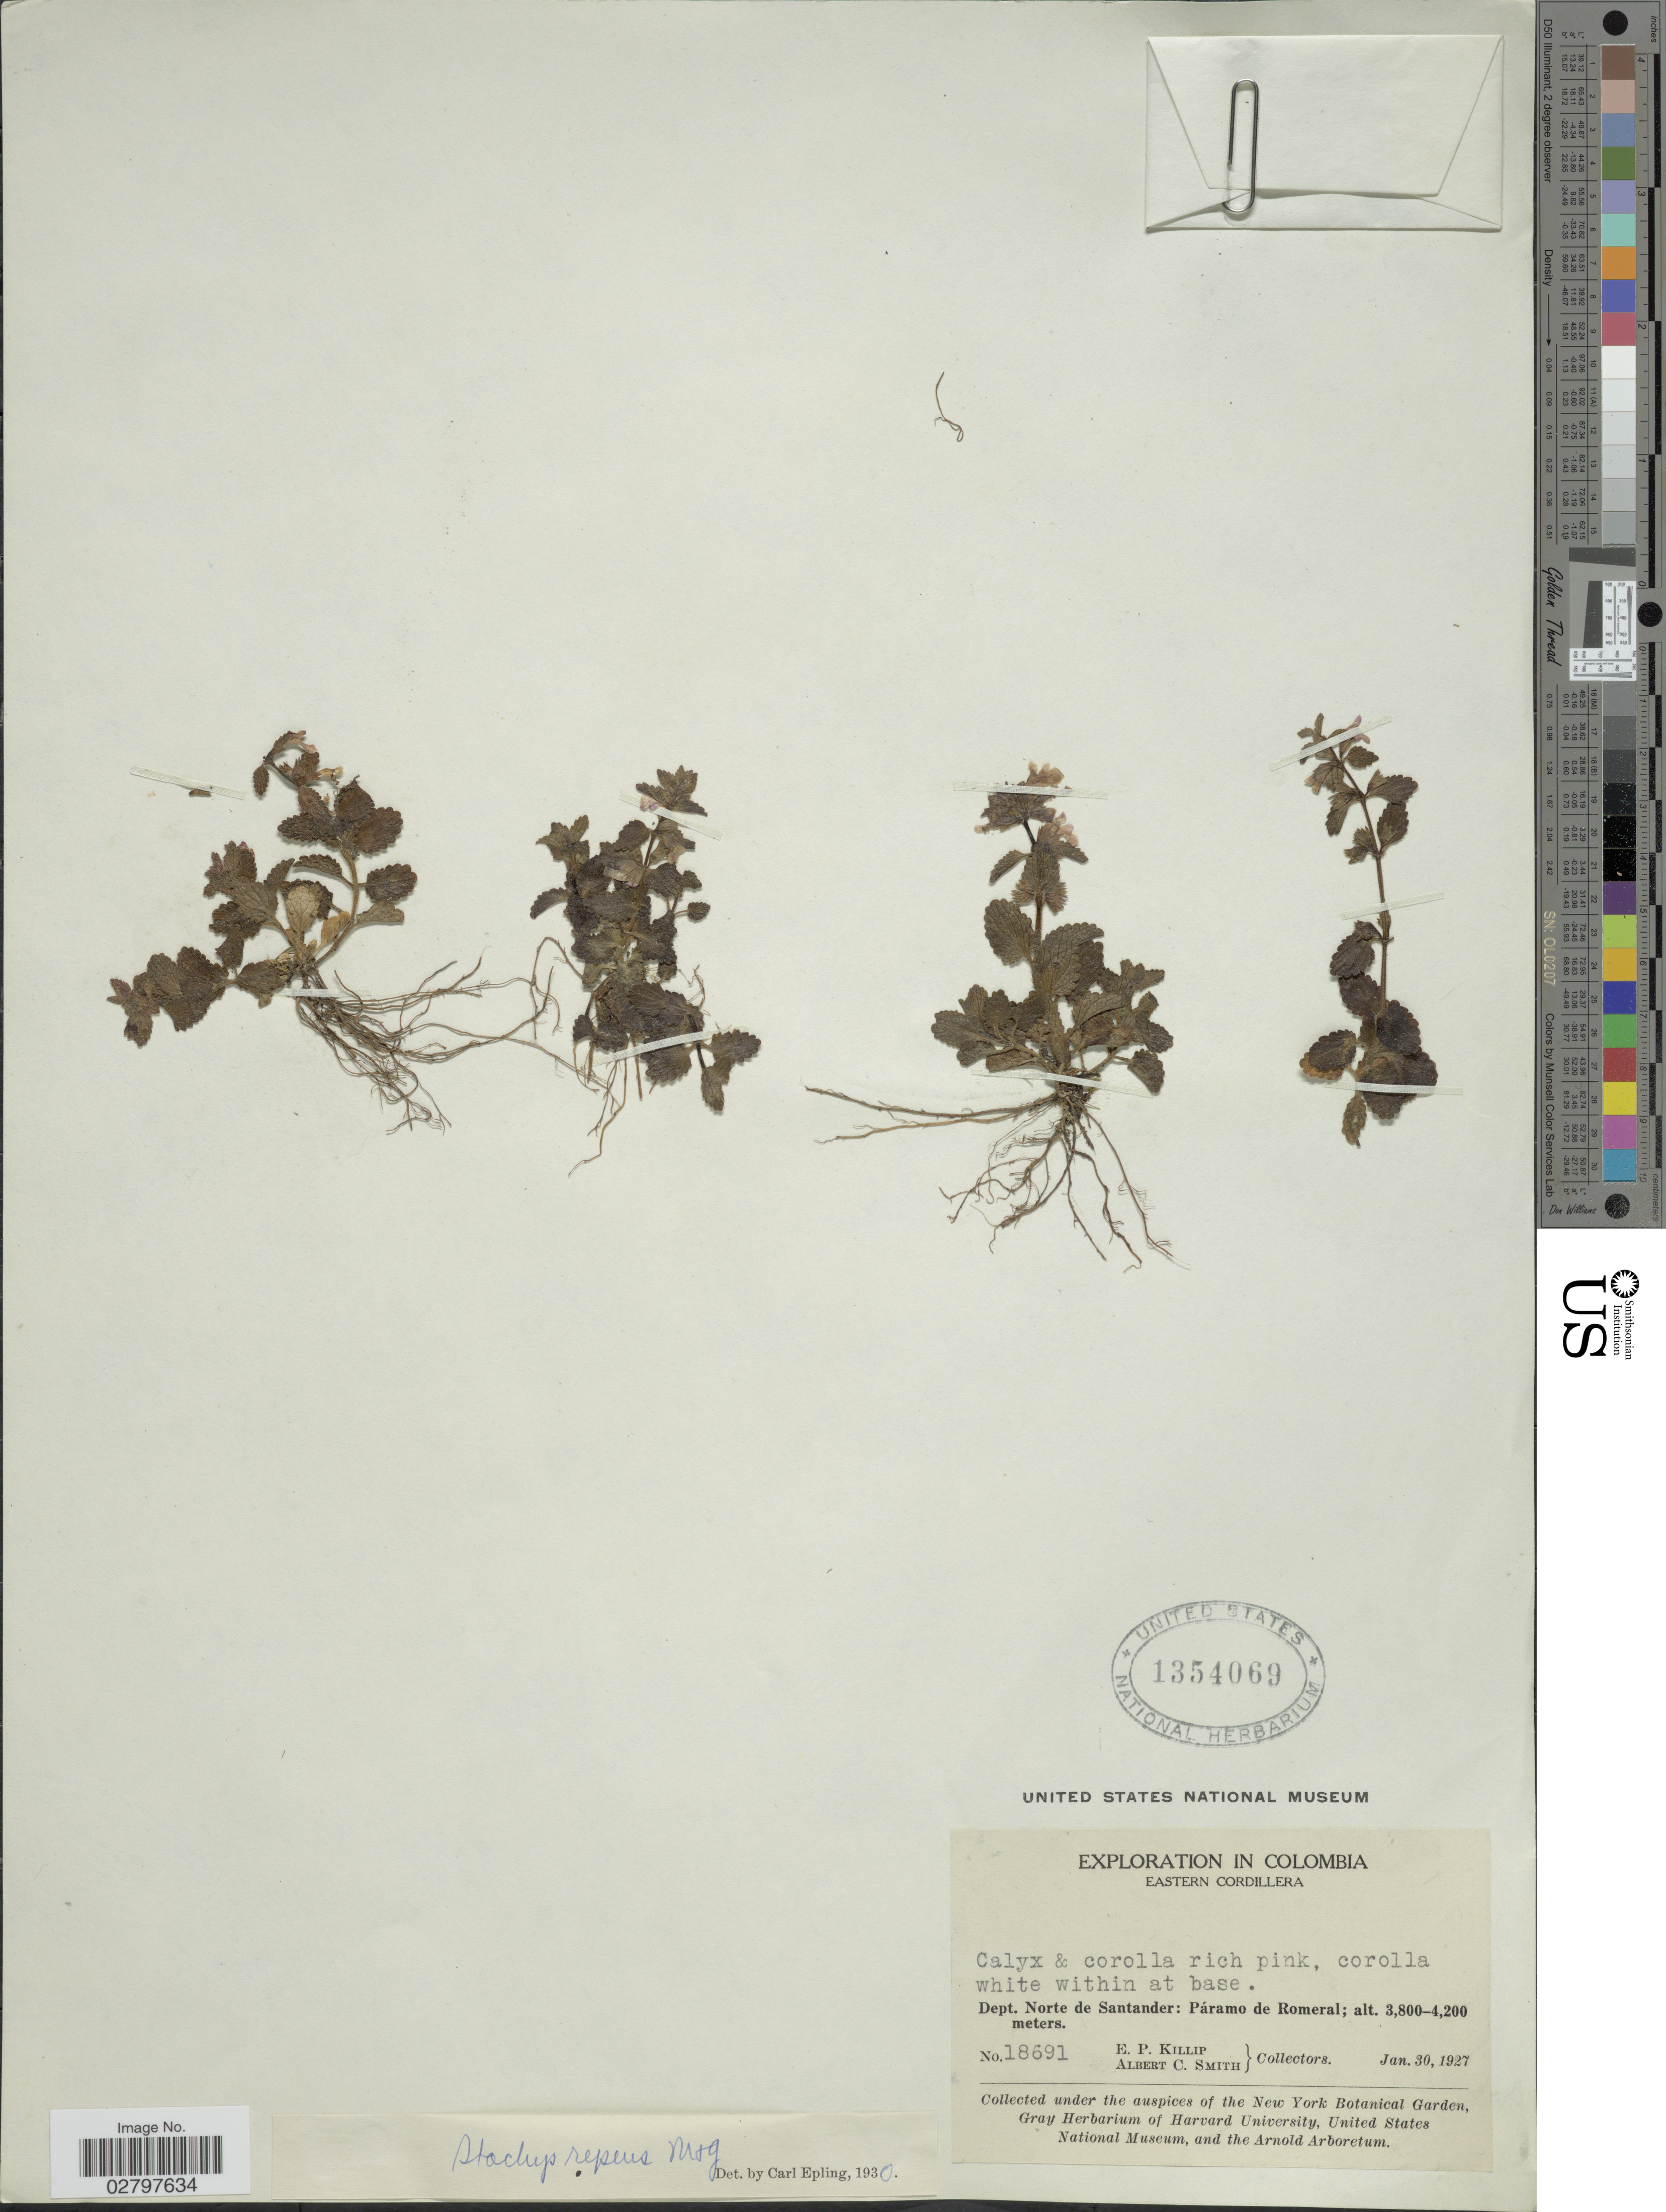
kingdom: Plantae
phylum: Tracheophyta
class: Magnoliopsida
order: Lamiales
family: Lamiaceae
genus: Stachys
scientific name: Stachys repens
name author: Schur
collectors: E. P. Killip & A. C. Smith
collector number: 18691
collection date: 1927-01-30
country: Colombia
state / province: Norte de Santander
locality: Eastern Cordillera, Dept. Norte de Santander: Páramo de Romeral.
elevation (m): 3800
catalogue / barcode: US 1354069